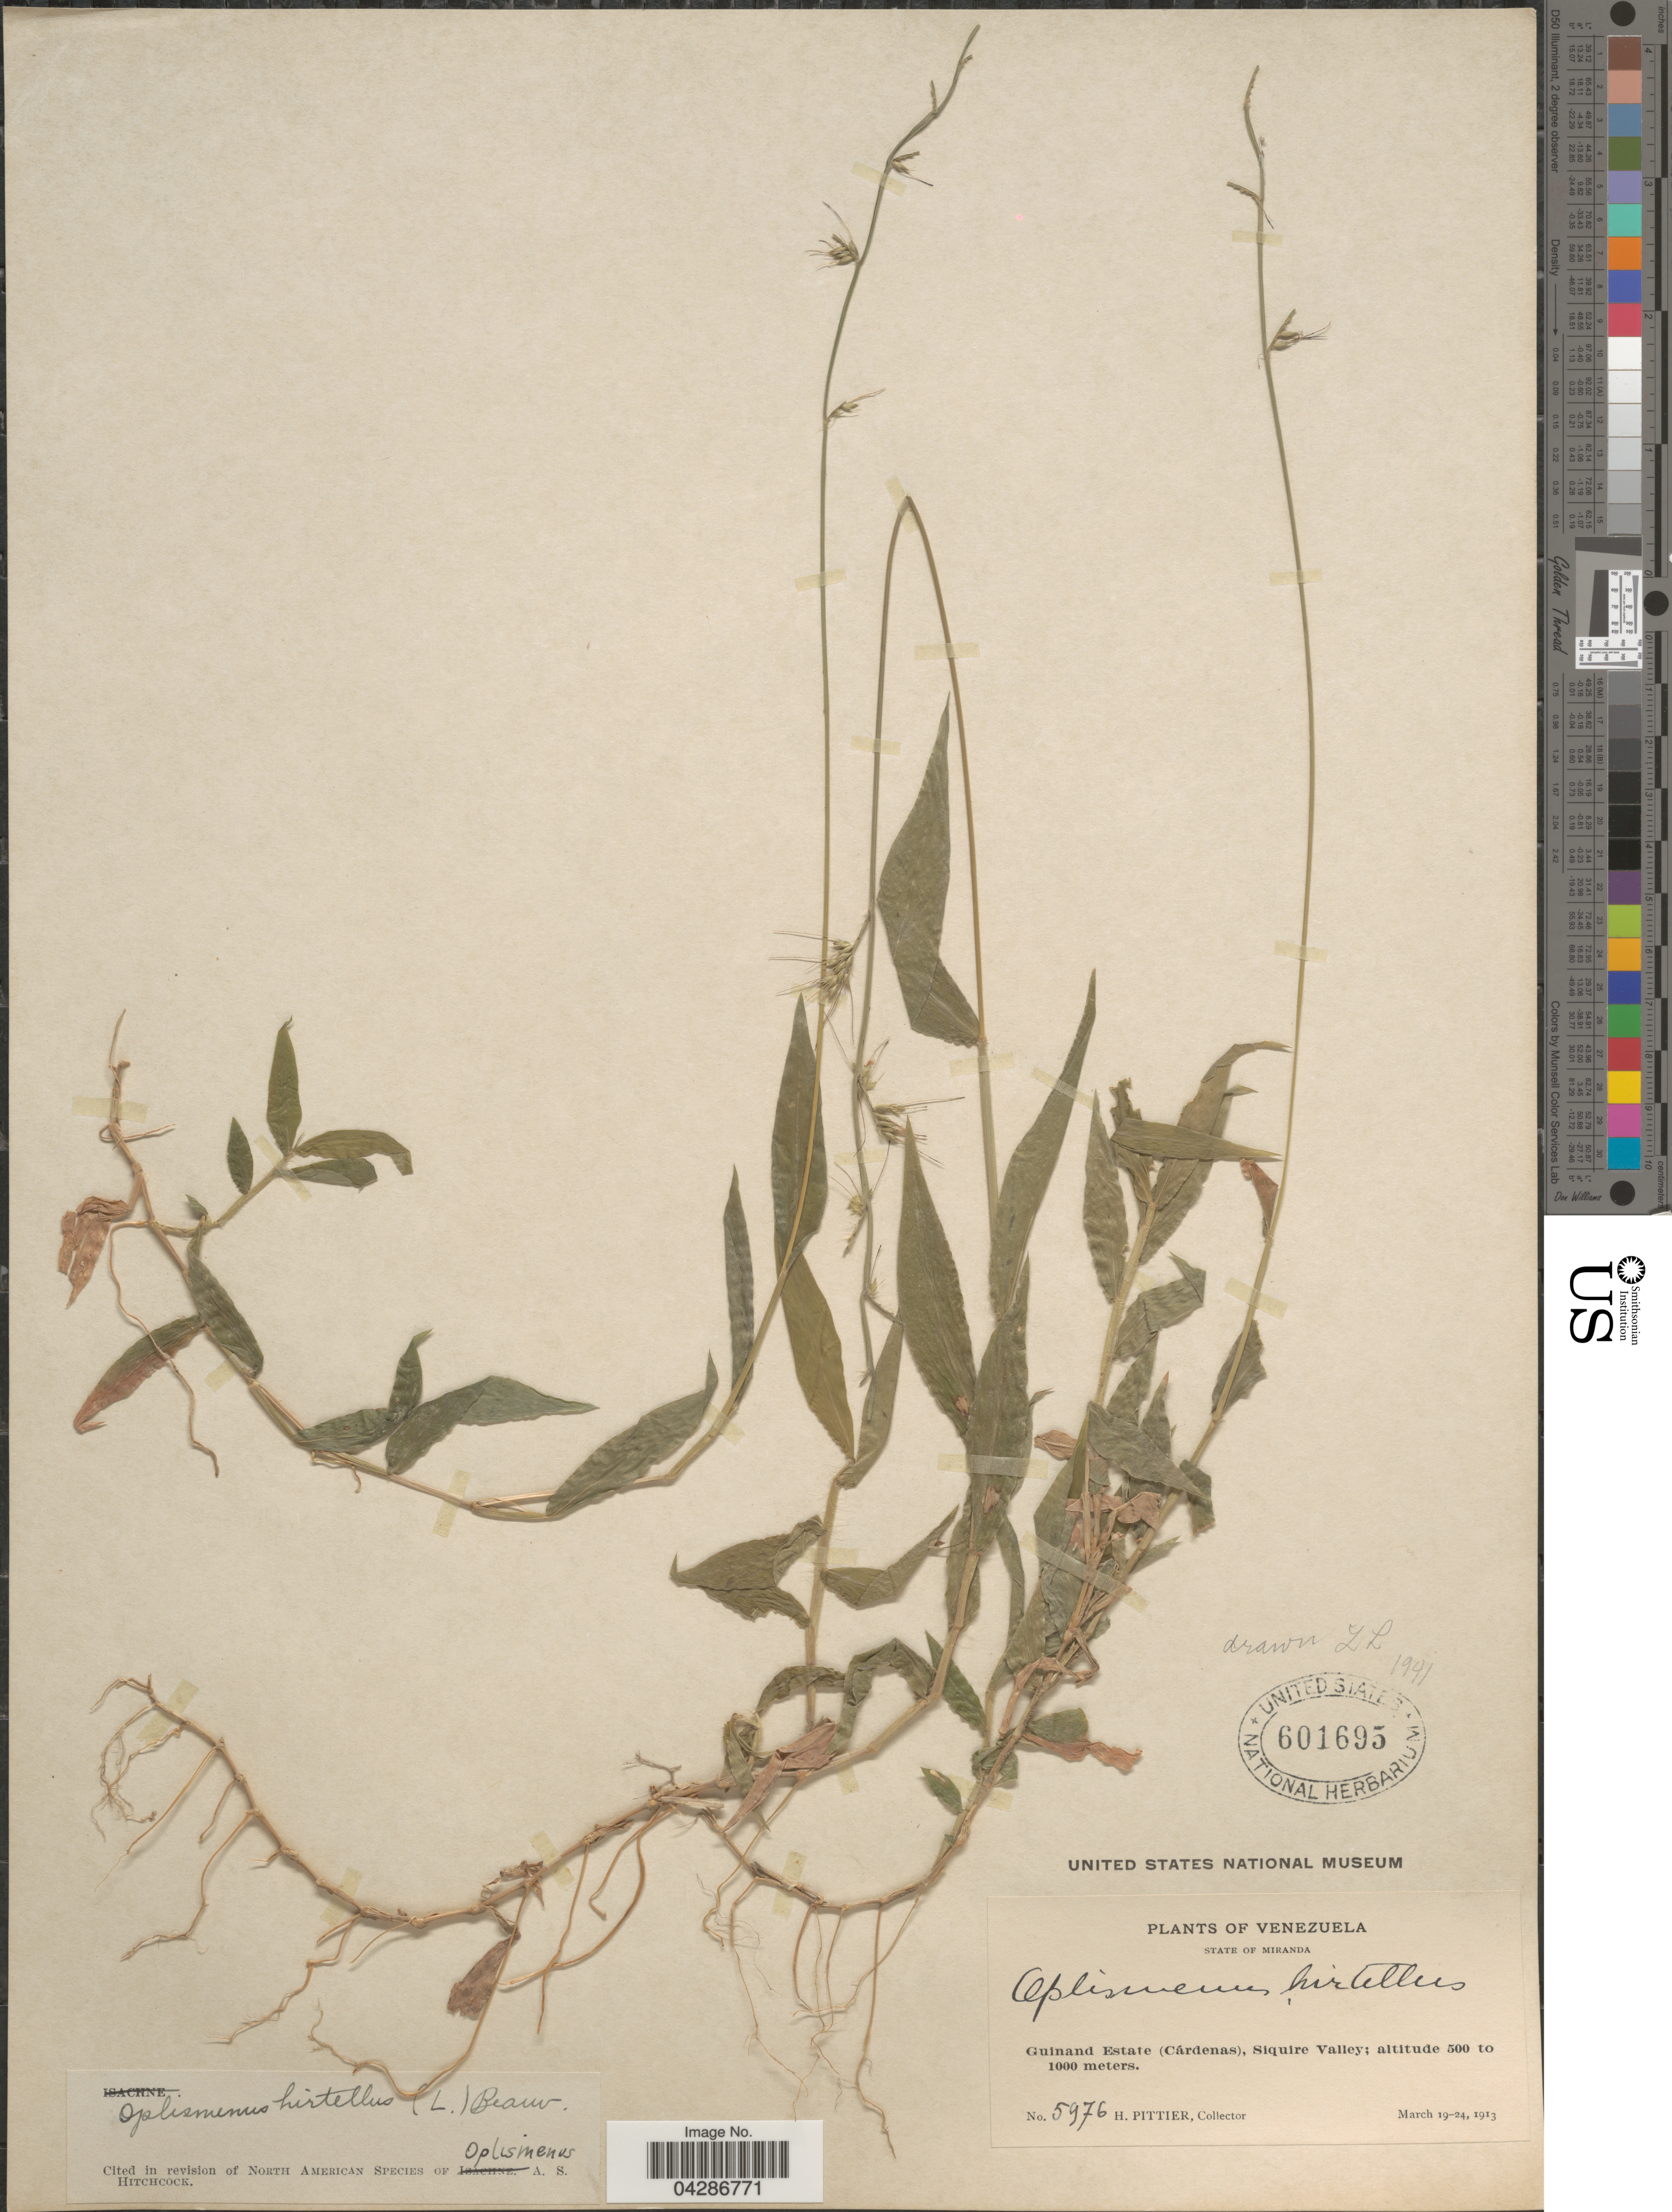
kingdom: Plantae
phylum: Tracheophyta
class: Liliopsida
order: Poales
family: Poaceae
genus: Oplismenus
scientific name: Oplismenus hirtellus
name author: (L.) P. Beauv.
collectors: H. F. Pittier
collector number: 5976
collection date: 1913-03-19/1913-03-24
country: Venezuela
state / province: Miranda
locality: Guinand Estate (Cárdenas), Siquire Valley.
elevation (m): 500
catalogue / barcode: US 601695